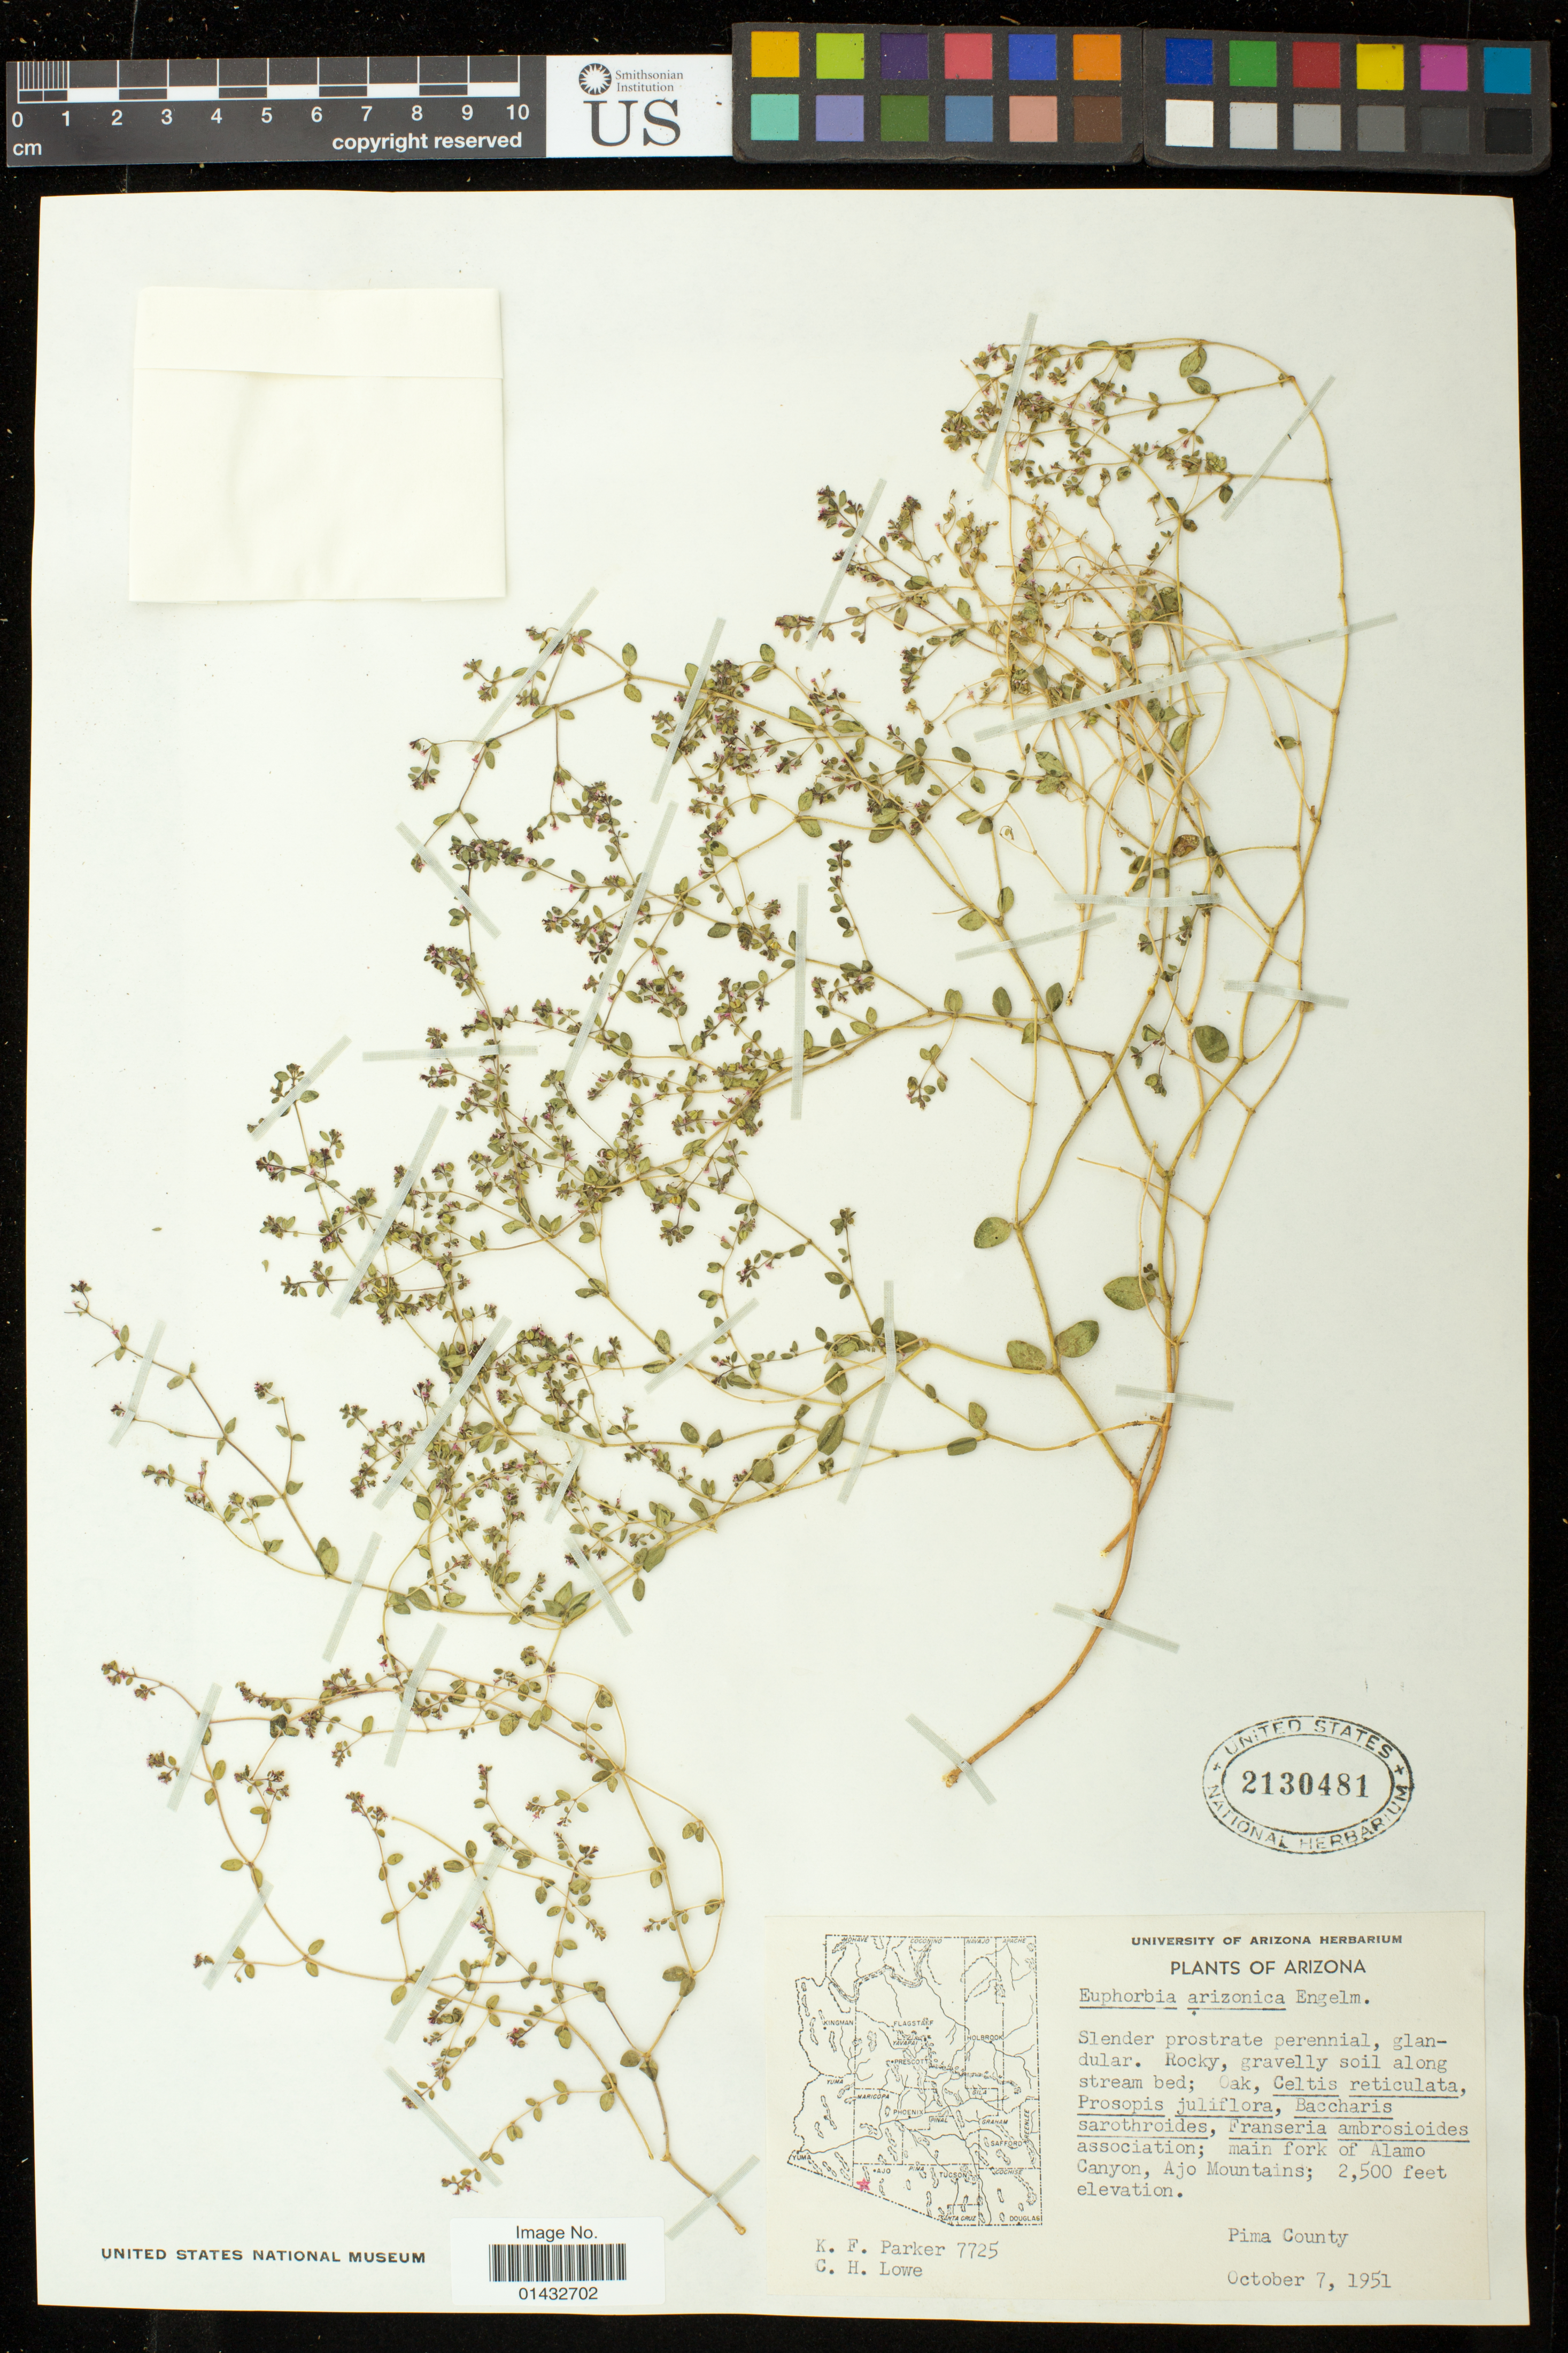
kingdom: Plantae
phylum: Tracheophyta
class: Magnoliopsida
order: Malpighiales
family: Euphorbiaceae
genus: Euphorbia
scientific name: Euphorbia arizonica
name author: Engelm.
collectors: K. F. Parker & C. Lowe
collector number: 7725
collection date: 1951-10-07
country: United States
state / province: Arizona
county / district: Pima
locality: main fork of Alamo Canyon, Ajo Mountains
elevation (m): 762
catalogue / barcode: US 2130481